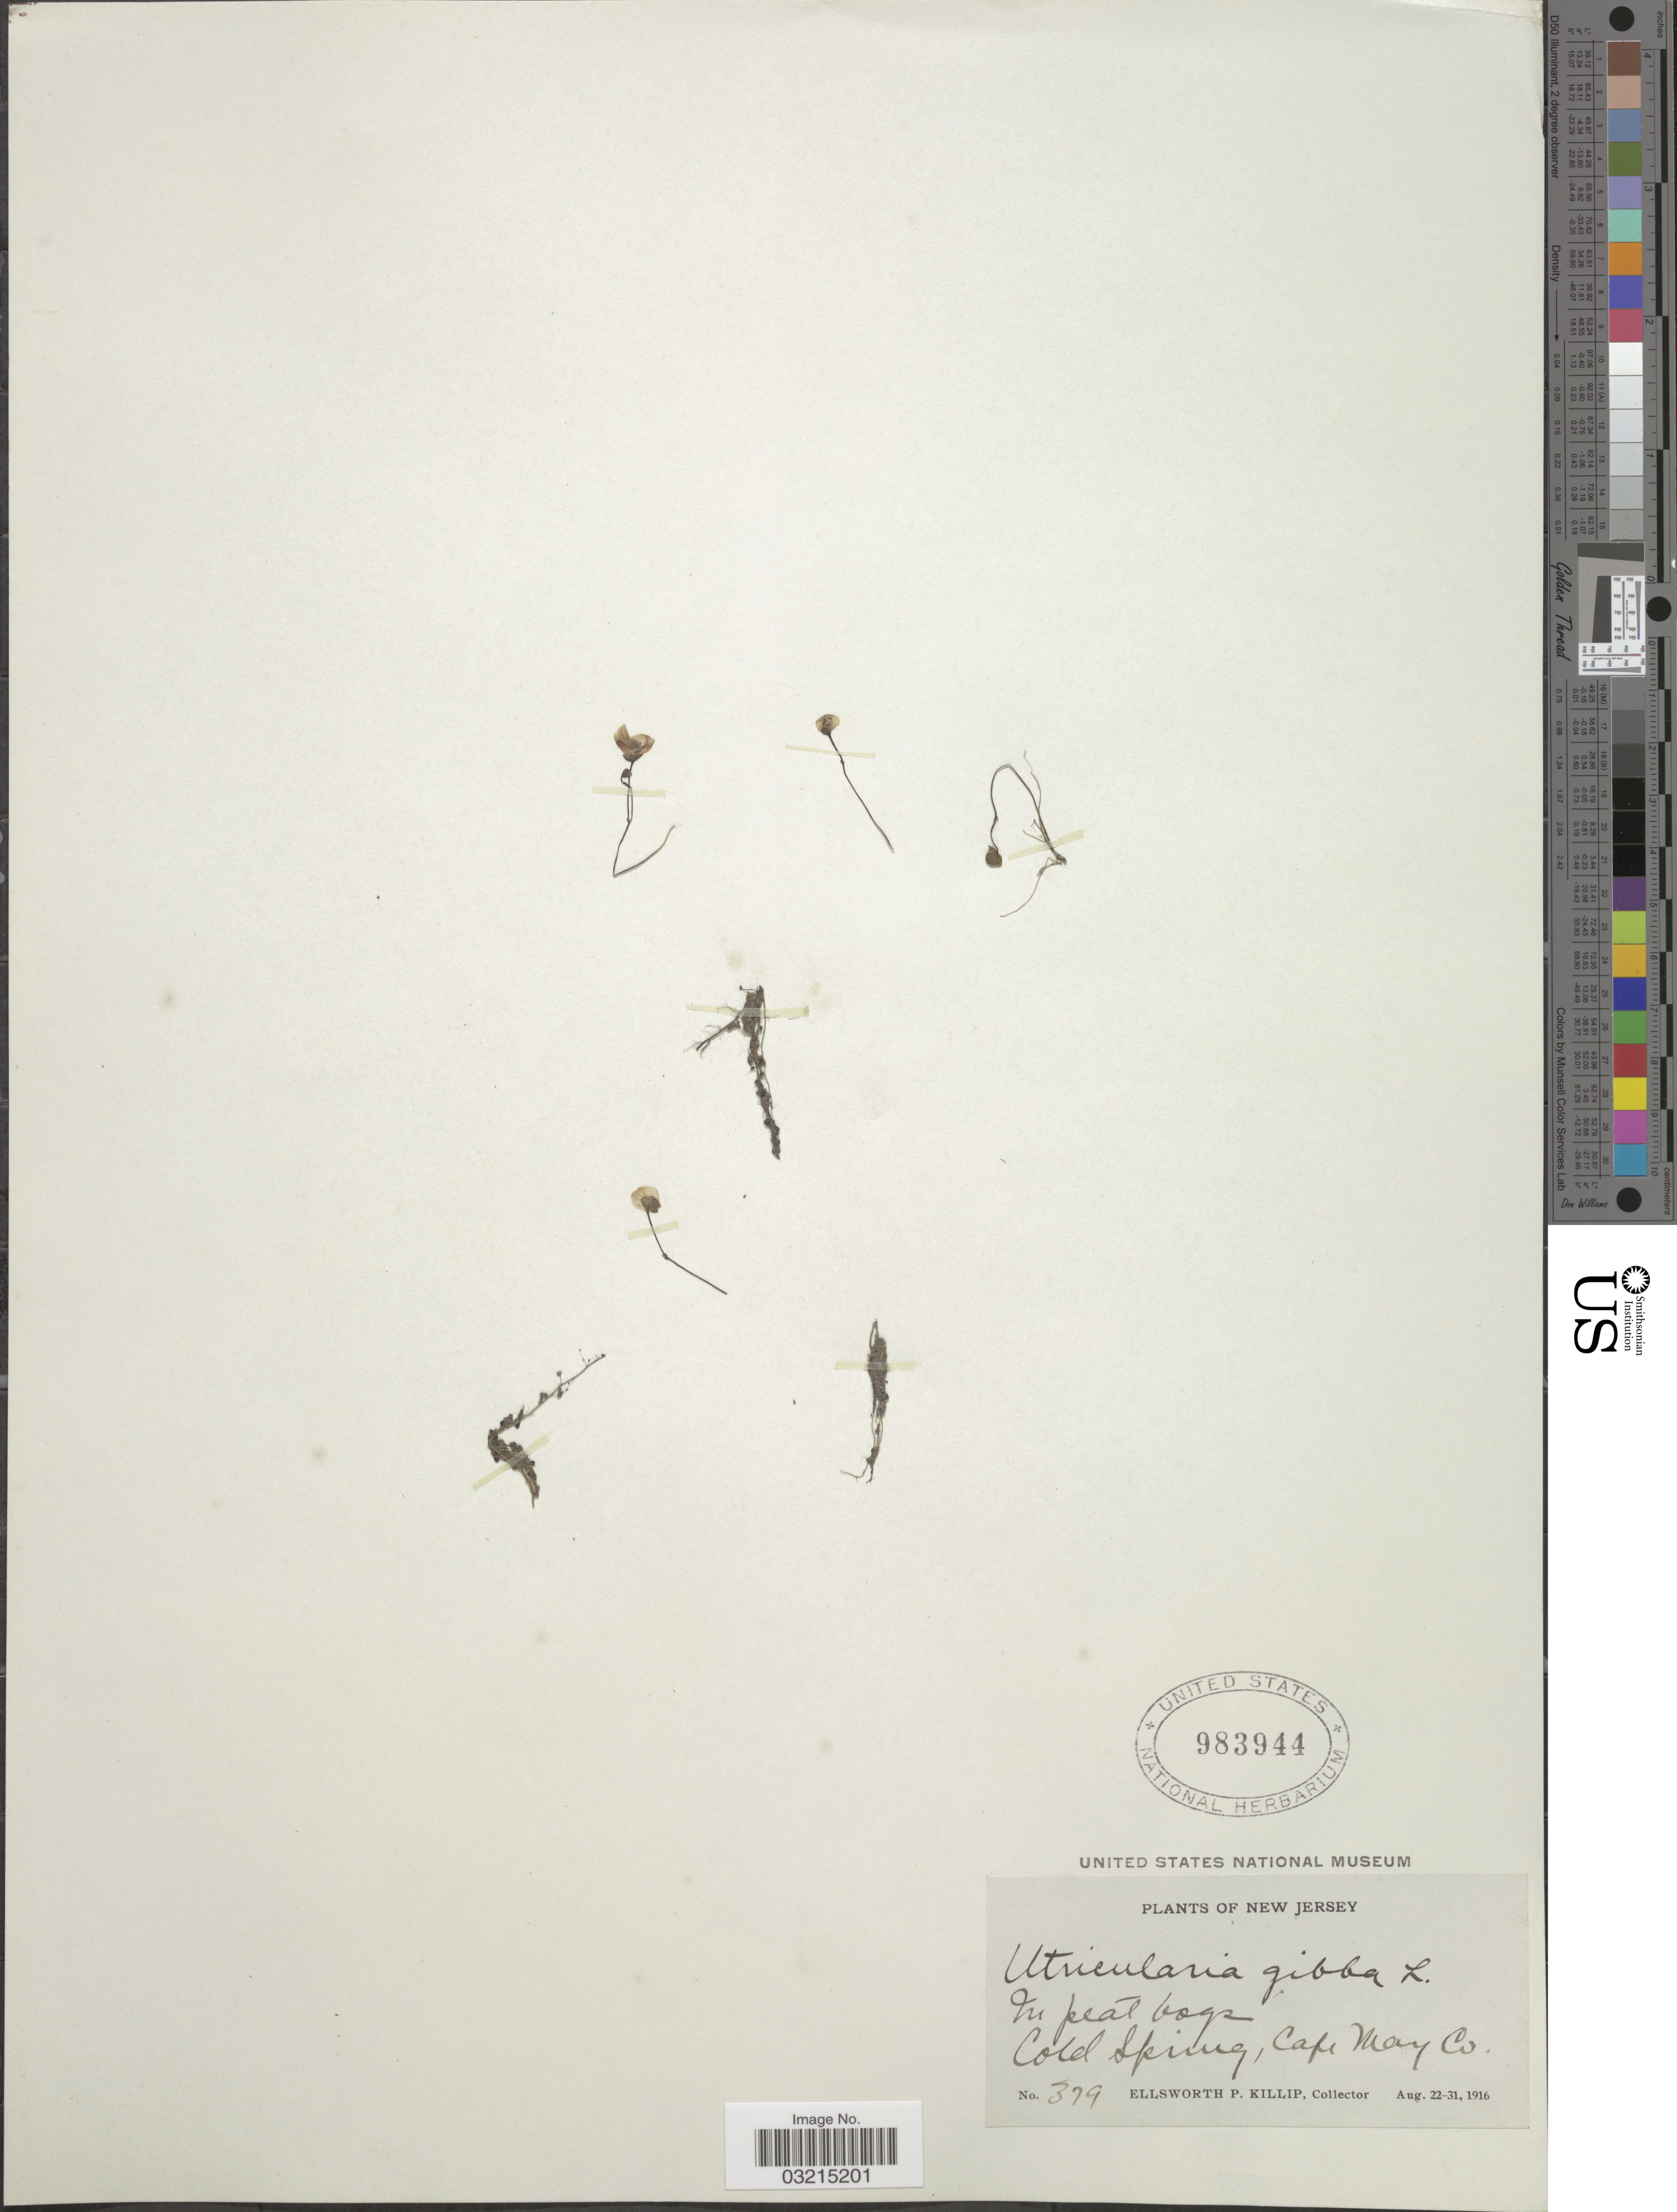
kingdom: Plantae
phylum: Tracheophyta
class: Magnoliopsida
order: Lamiales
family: Lentibulariaceae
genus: Utricularia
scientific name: Utricularia gibba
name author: L.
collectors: E. P. Killip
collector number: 379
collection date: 1916-08-22/1916-08-31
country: United States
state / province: New Jersey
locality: Cold Spring, Cape May Co.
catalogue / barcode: US 983944